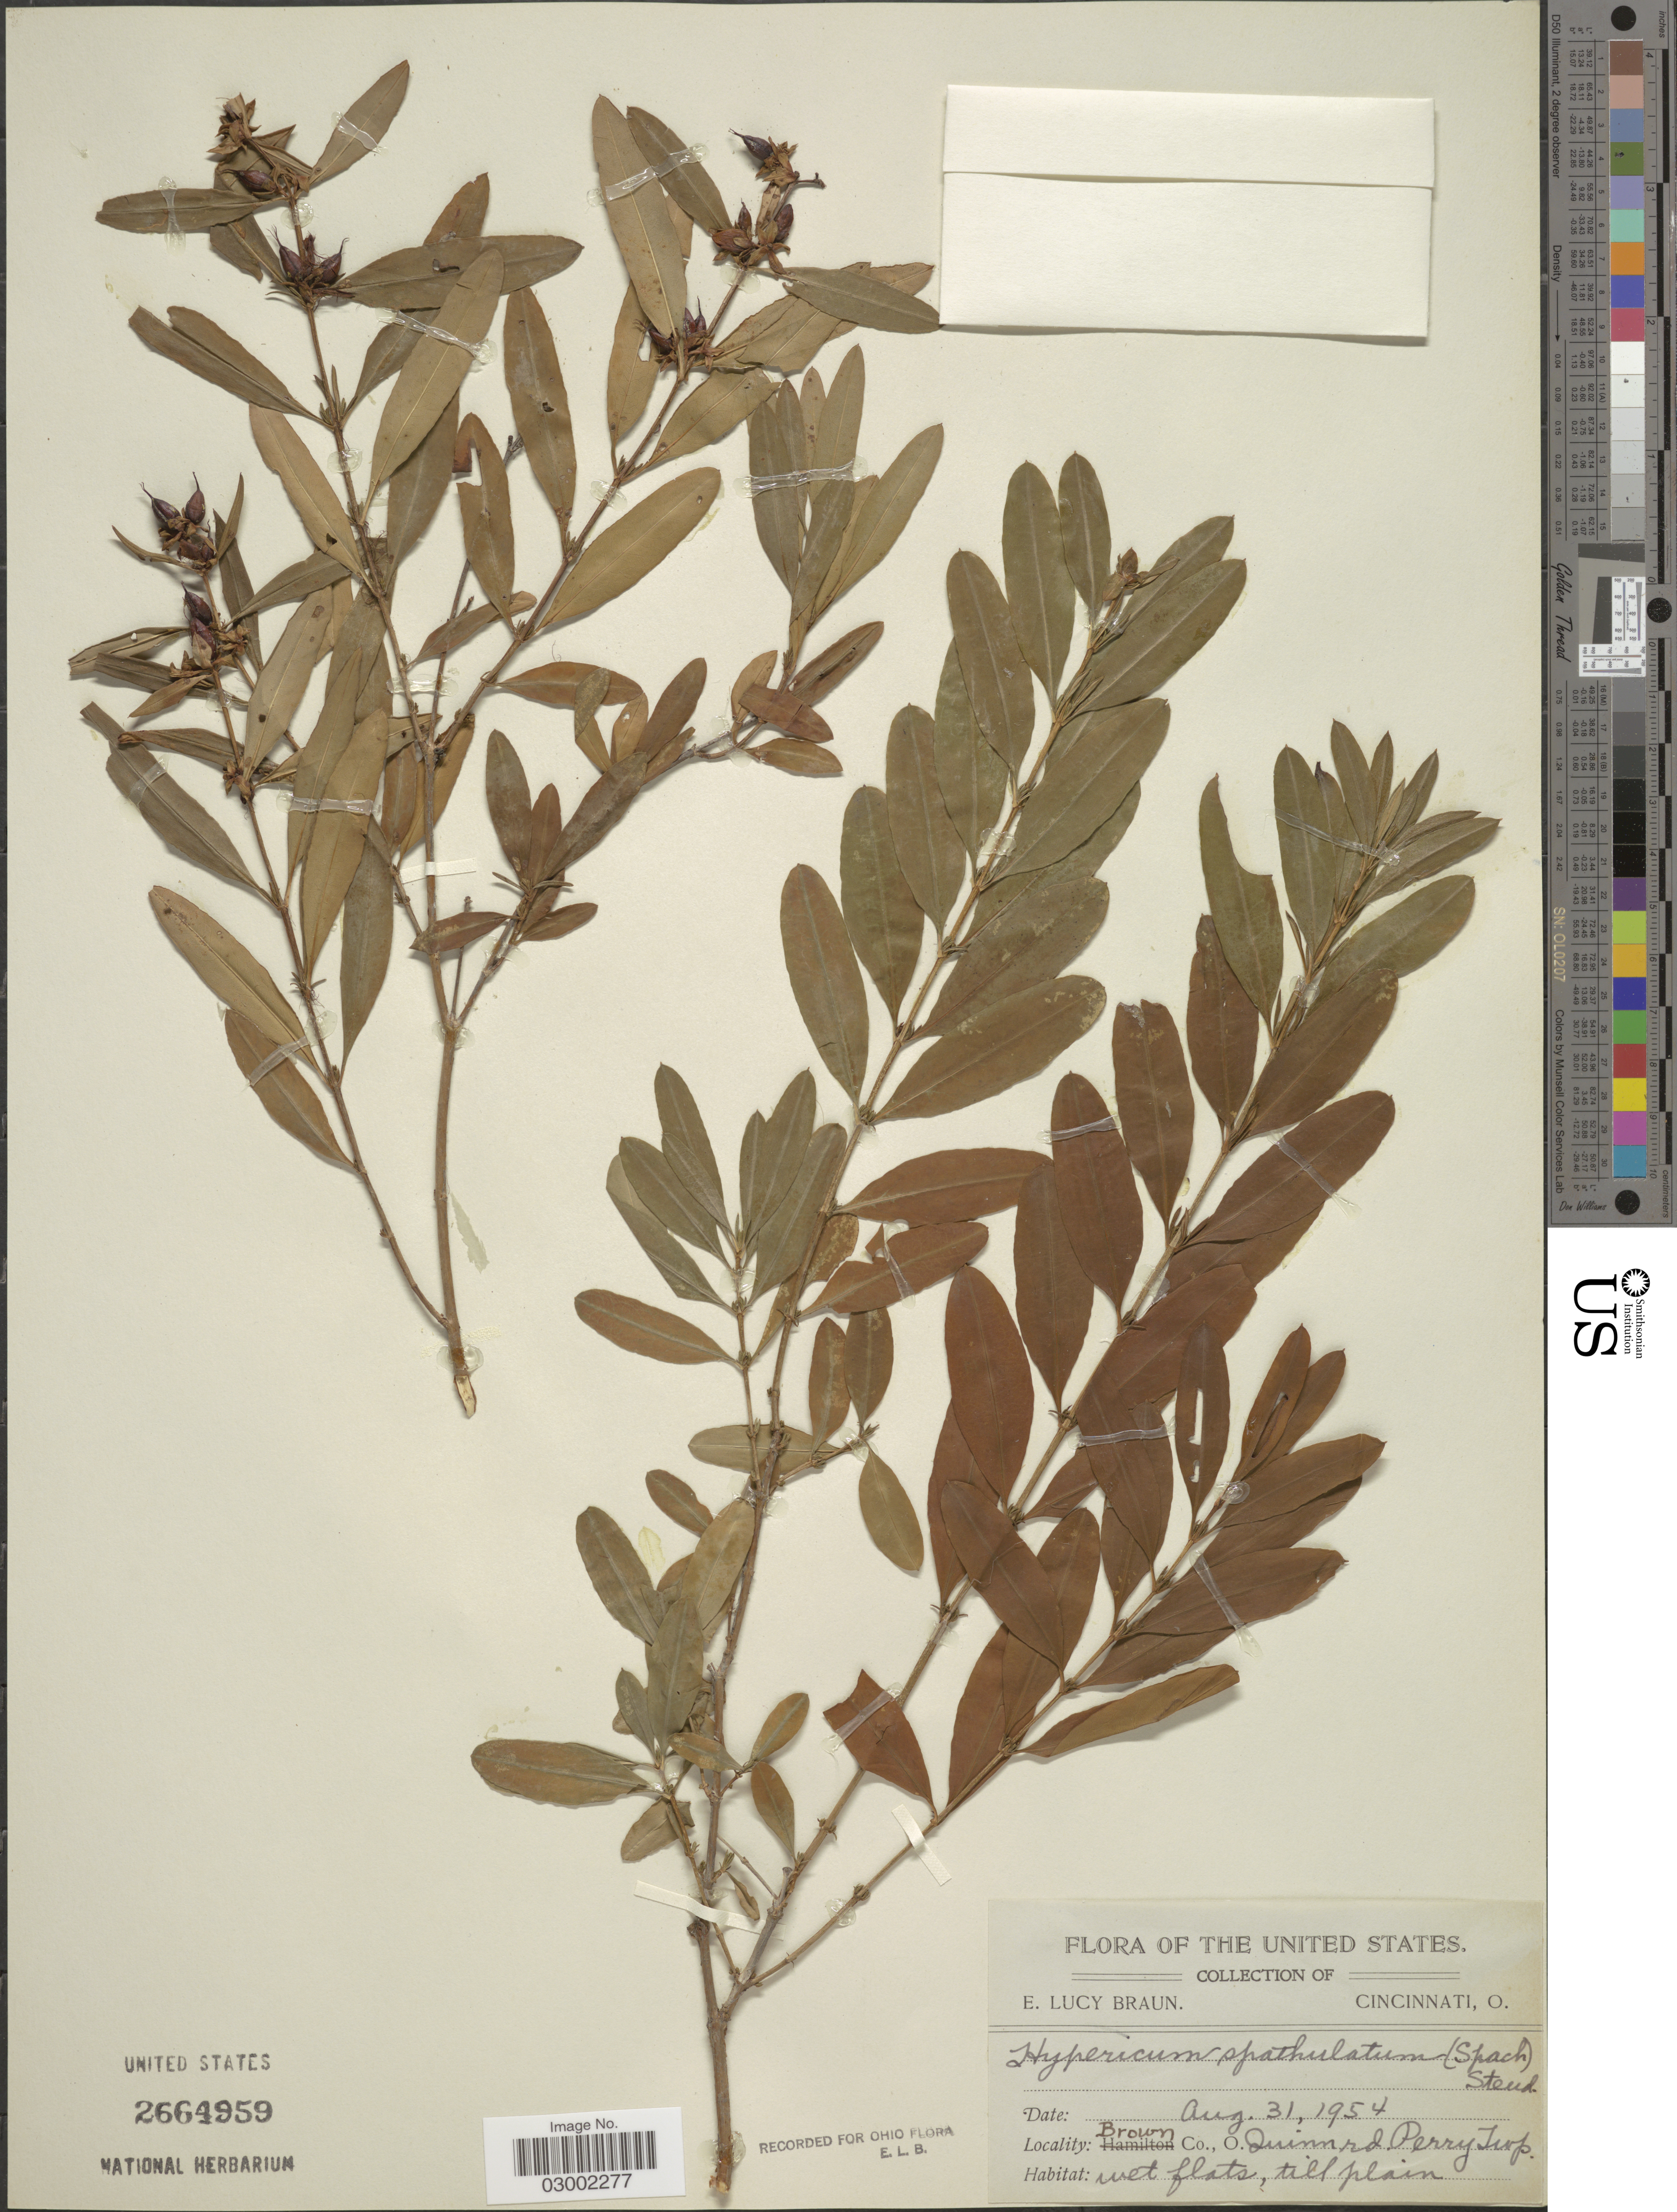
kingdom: Plantae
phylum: Tracheophyta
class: Magnoliopsida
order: Malpighiales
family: Hypericaceae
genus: Hypericum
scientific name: Hypericum prolificum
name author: L.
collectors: E. L. Braun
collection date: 1954-08-31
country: United States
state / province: Ohio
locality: Brown Co., U. Quinn rd. Perry Twp.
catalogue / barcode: US 2664959